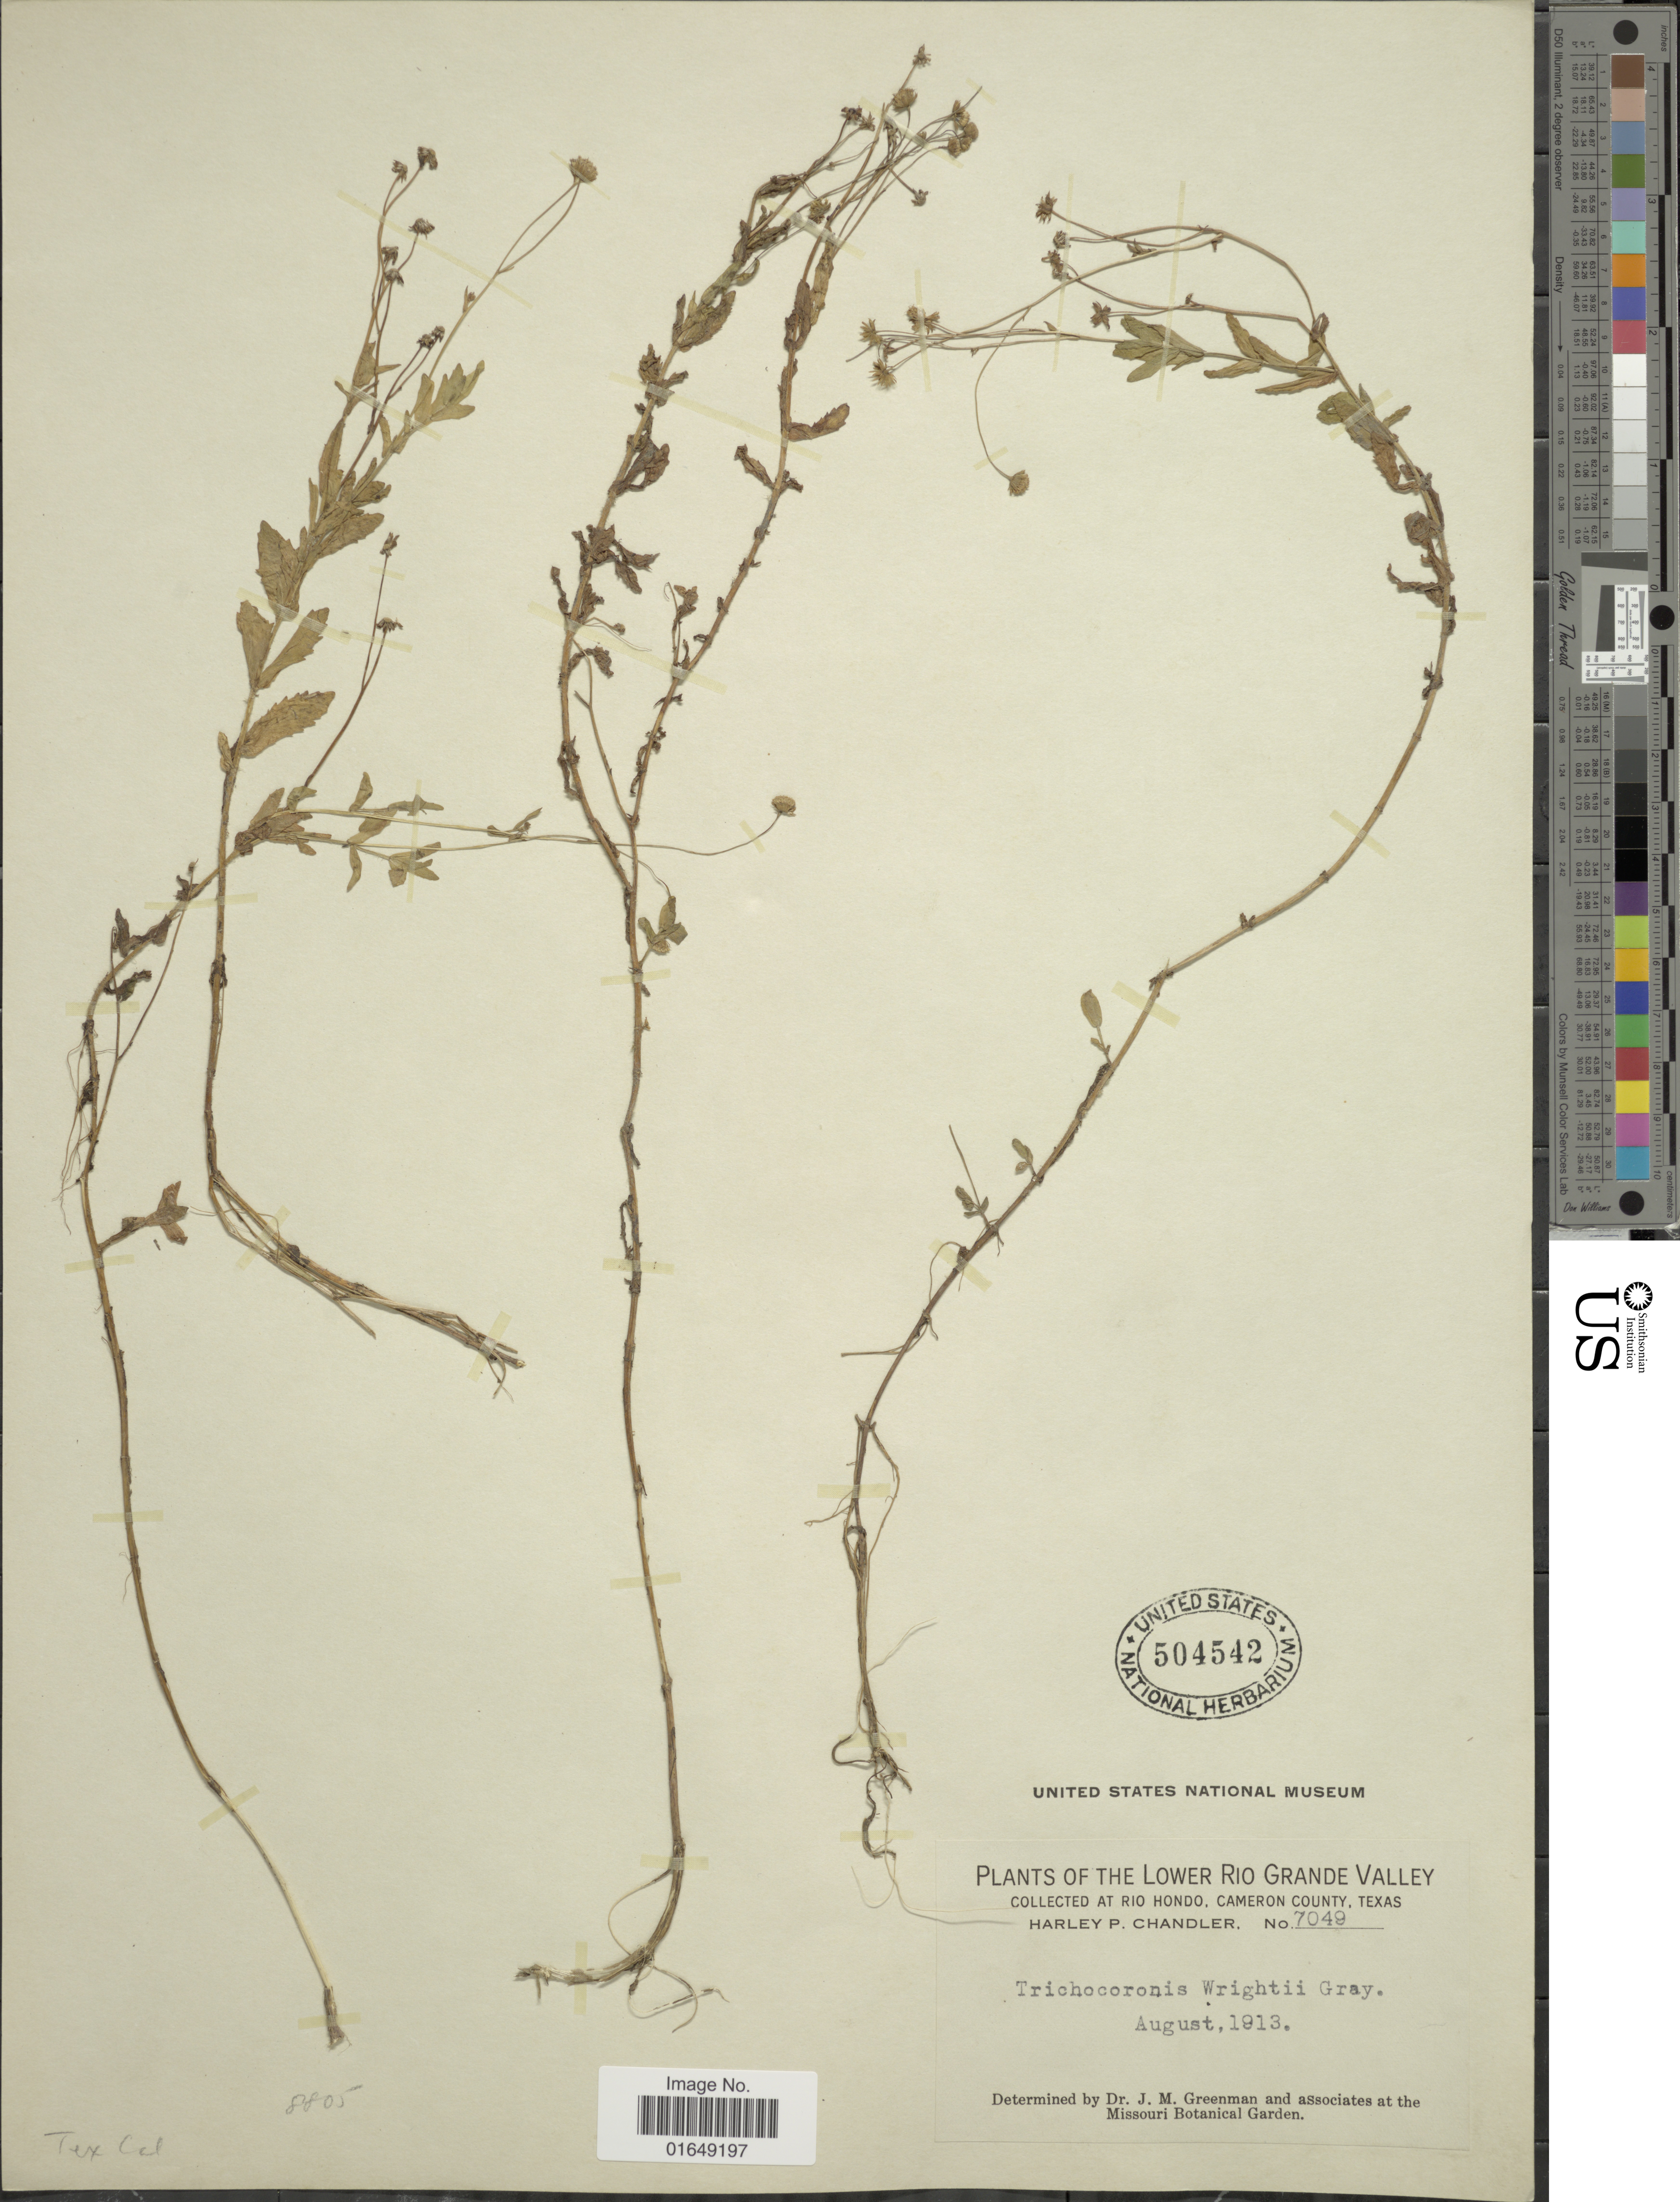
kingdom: Plantae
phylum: Tracheophyta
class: Magnoliopsida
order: Asterales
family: Asteraceae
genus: Trichocoronis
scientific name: Trichocoronis wrightii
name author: (Torr.) A. Gray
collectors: H. Chandler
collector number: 7049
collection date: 1913-08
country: United States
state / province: Texas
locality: The Lower Rio Grande Valley, at Rio Hondo, Cameron County.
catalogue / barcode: US 504542